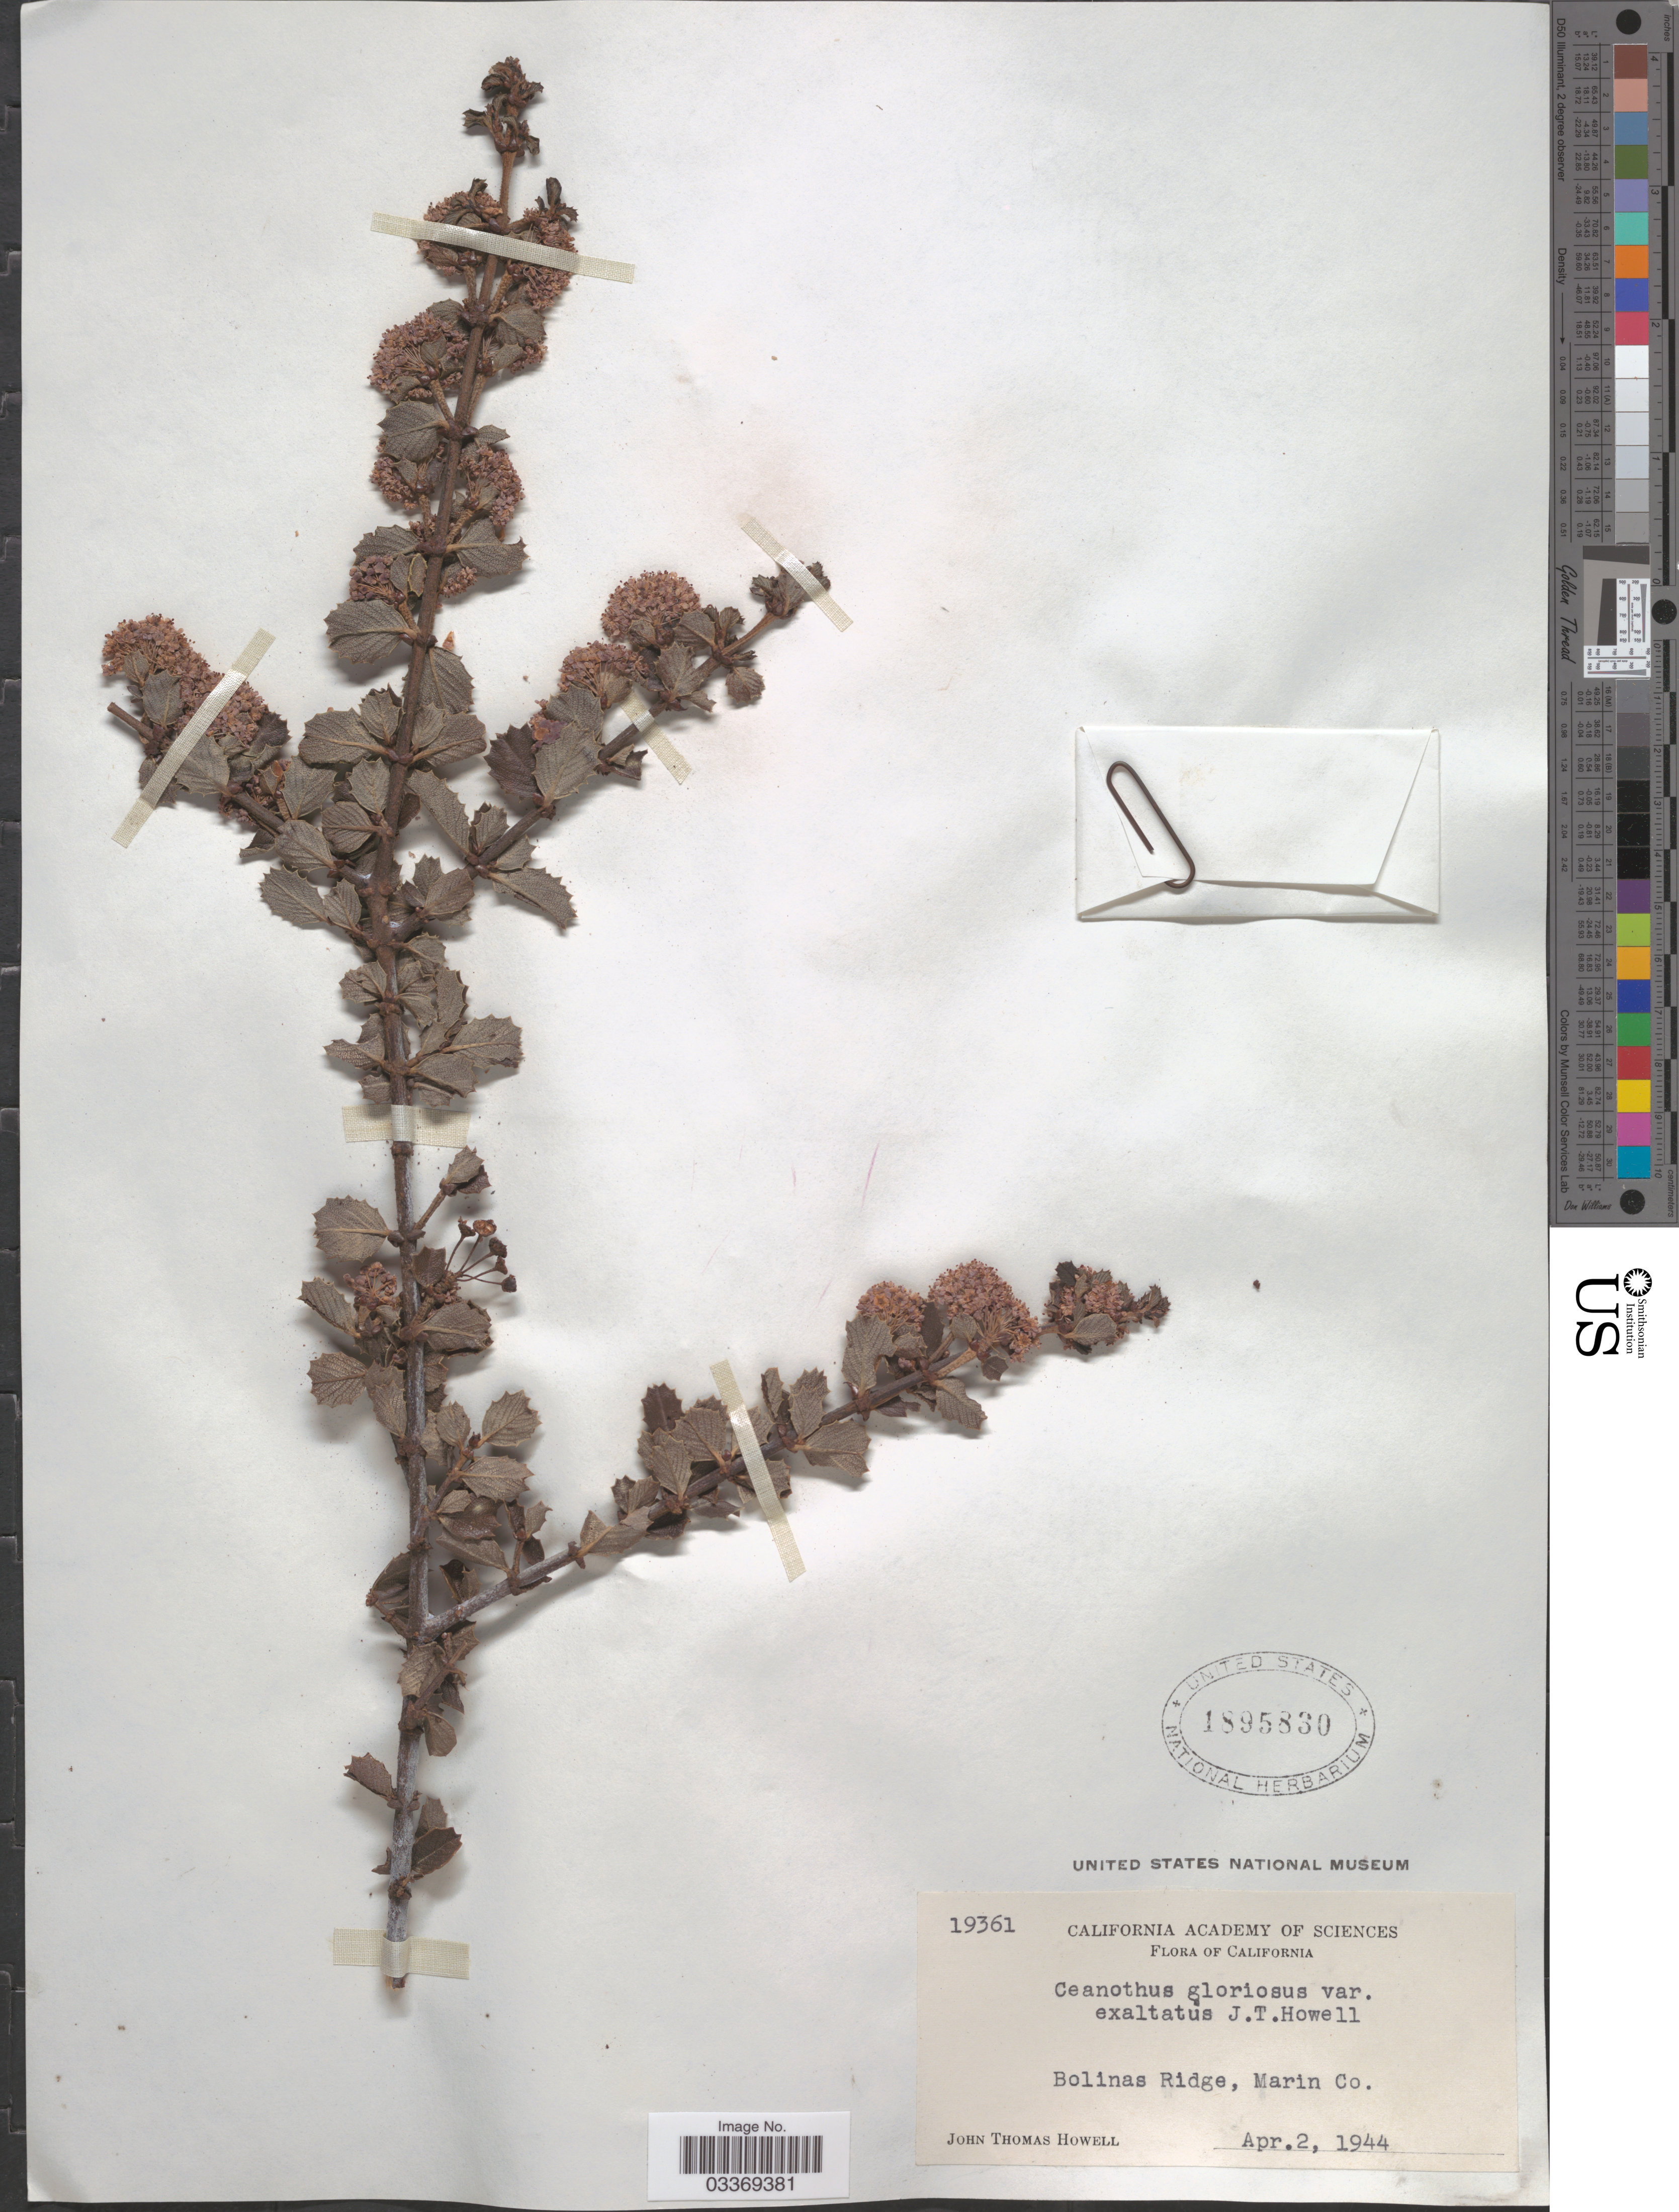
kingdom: Plantae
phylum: Tracheophyta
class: Magnoliopsida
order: Rosales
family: Rhamnaceae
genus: Ceanothus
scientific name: Ceanothus gloriosus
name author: J.T. Howell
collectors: J. T. Howell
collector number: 19361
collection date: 1944-04-02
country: United States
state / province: California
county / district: Marin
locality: Bolinas Ridge, Marin Co.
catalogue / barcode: US 1895830